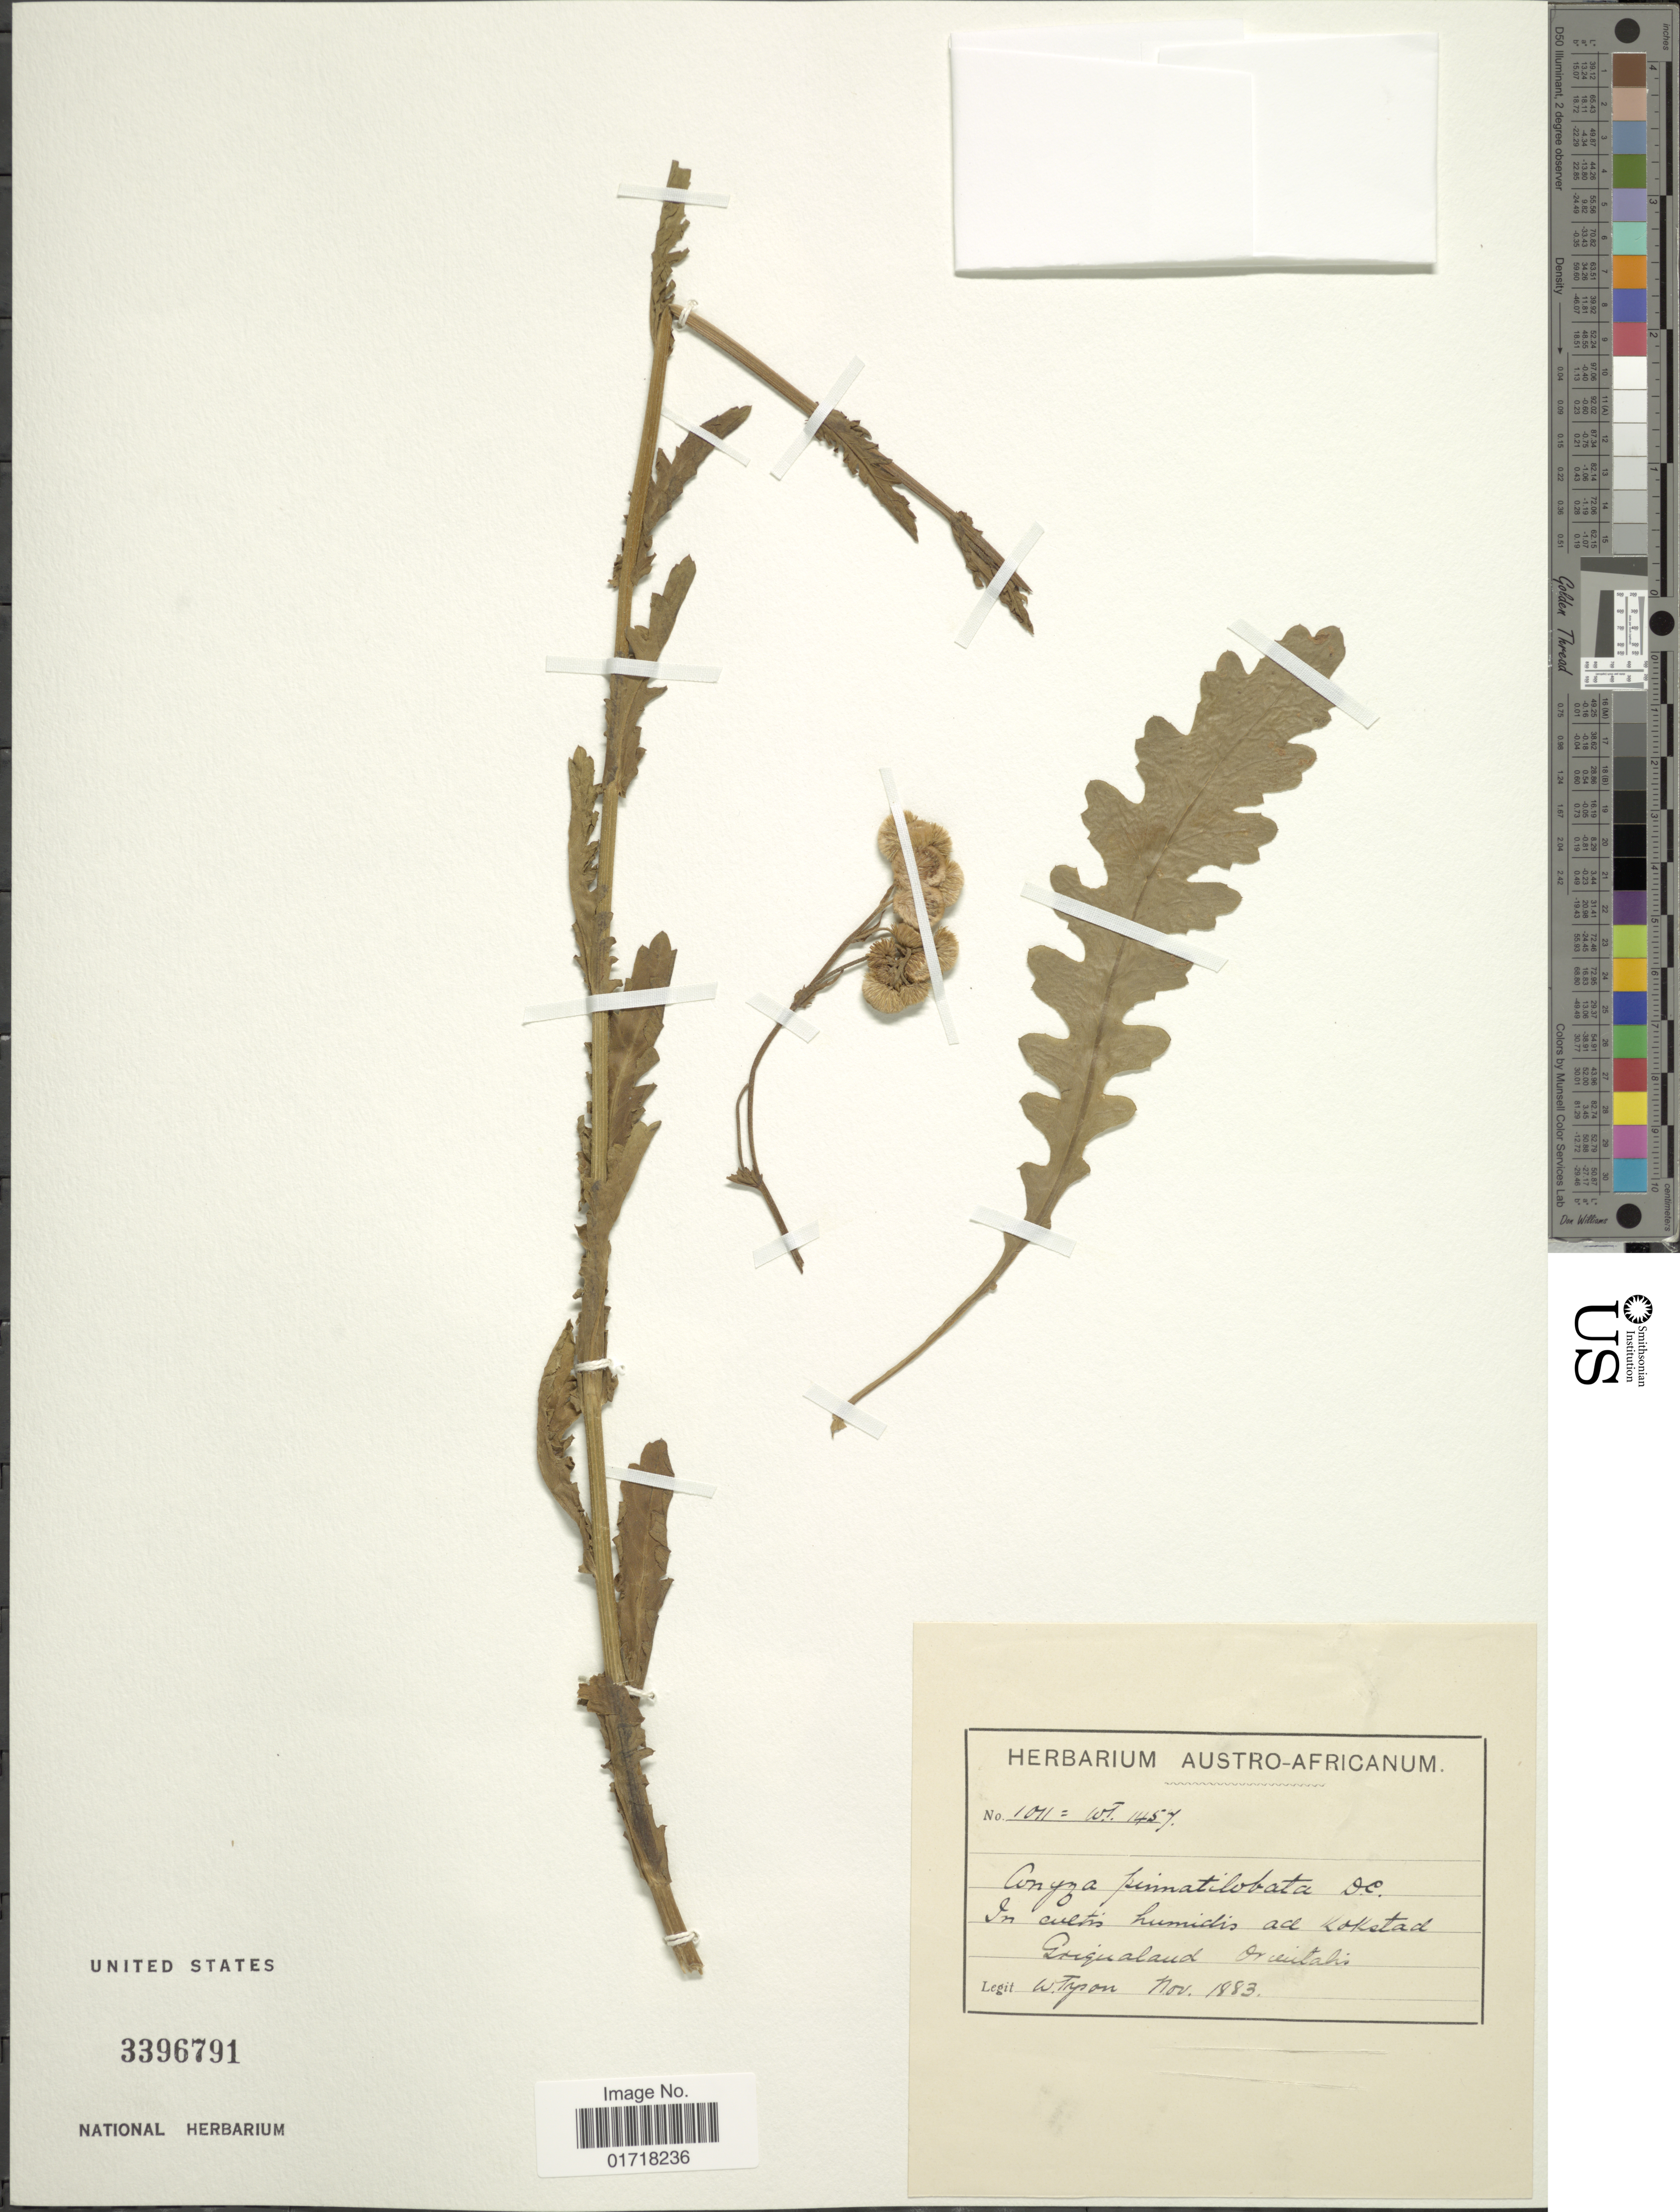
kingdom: Plantae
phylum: Tracheophyta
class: Magnoliopsida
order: Asterales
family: Asteraceae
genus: Conyza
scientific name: Conyza pinnatilobata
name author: DC.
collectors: W. Tyson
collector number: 1011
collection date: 1883-11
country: South Africa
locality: Austro-Afrucanum, In curtis ad Kokstad Griqualand Orientalis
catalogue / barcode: US 3396791